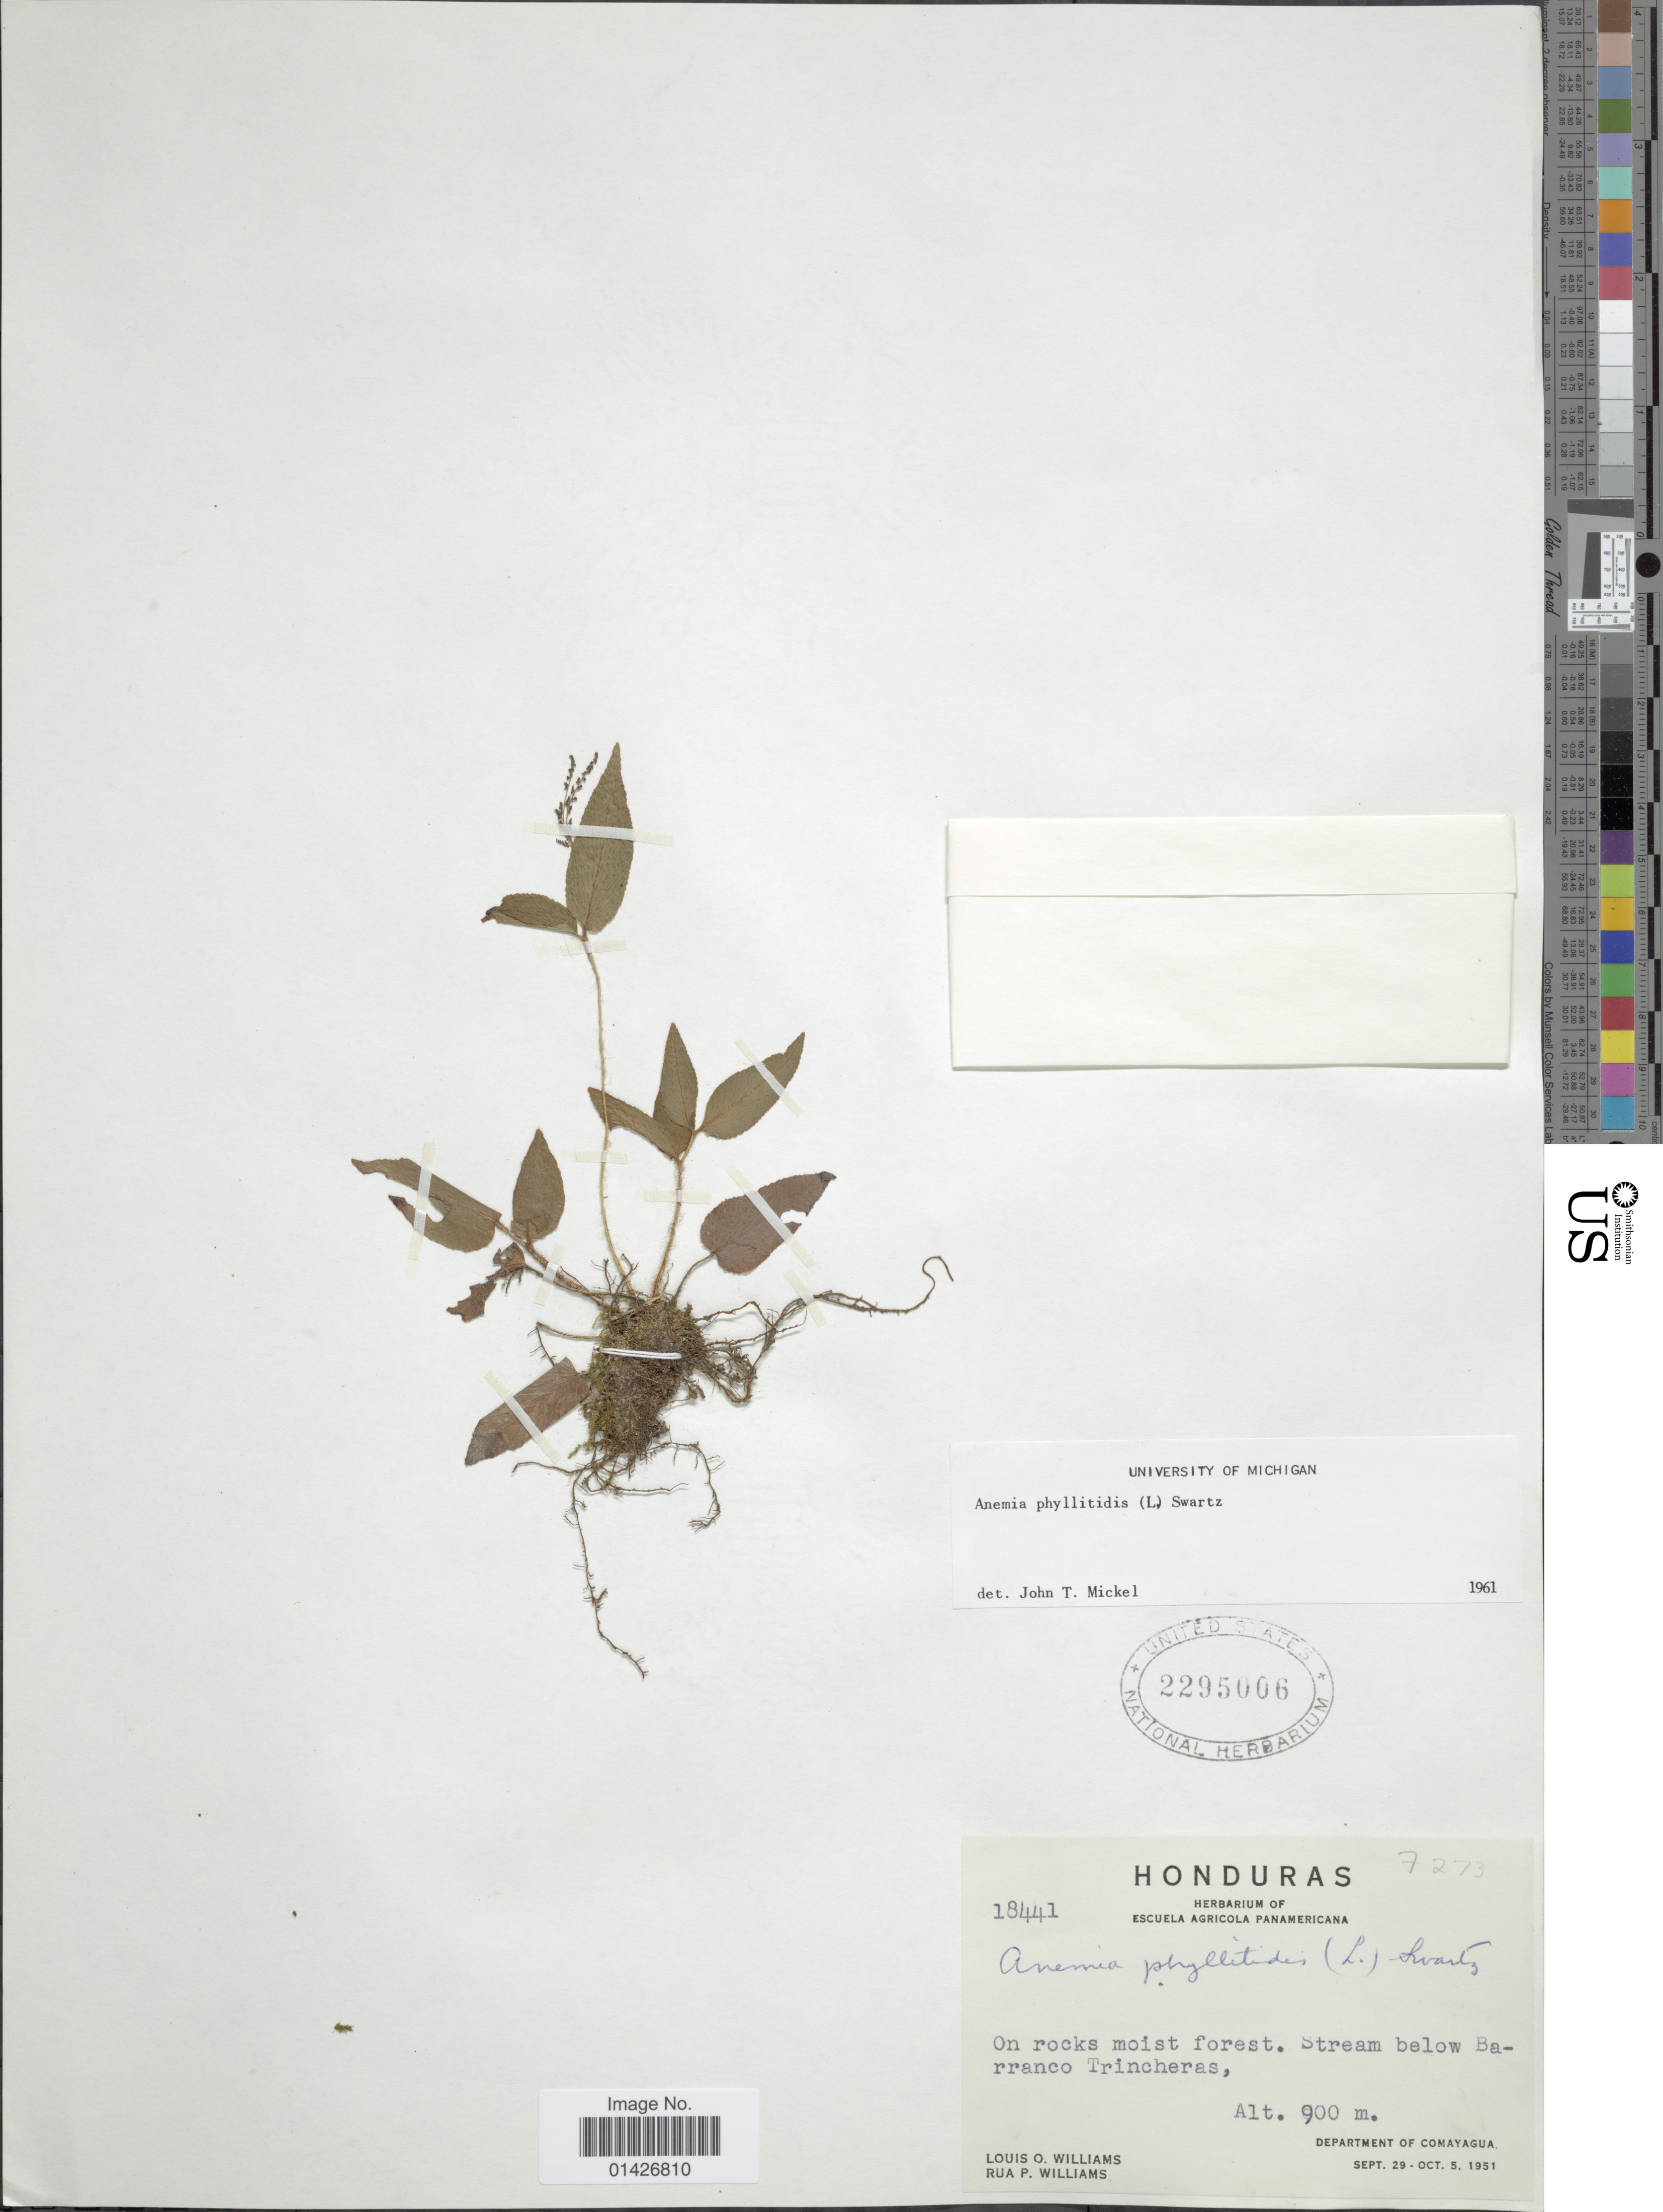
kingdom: Plantae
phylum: Tracheophyta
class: Polypodiopsida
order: Schizaeales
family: Anemiaceae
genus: Anemia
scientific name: Anemia phyllitidis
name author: (L.) Sw.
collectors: L. O. Williams & R. P. Williams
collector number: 18441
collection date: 1951-09-29/1951-10-05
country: Honduras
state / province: Comayagua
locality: Stream below Barranco Trincheras, Department of Comayagua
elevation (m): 900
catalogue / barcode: US 2295006